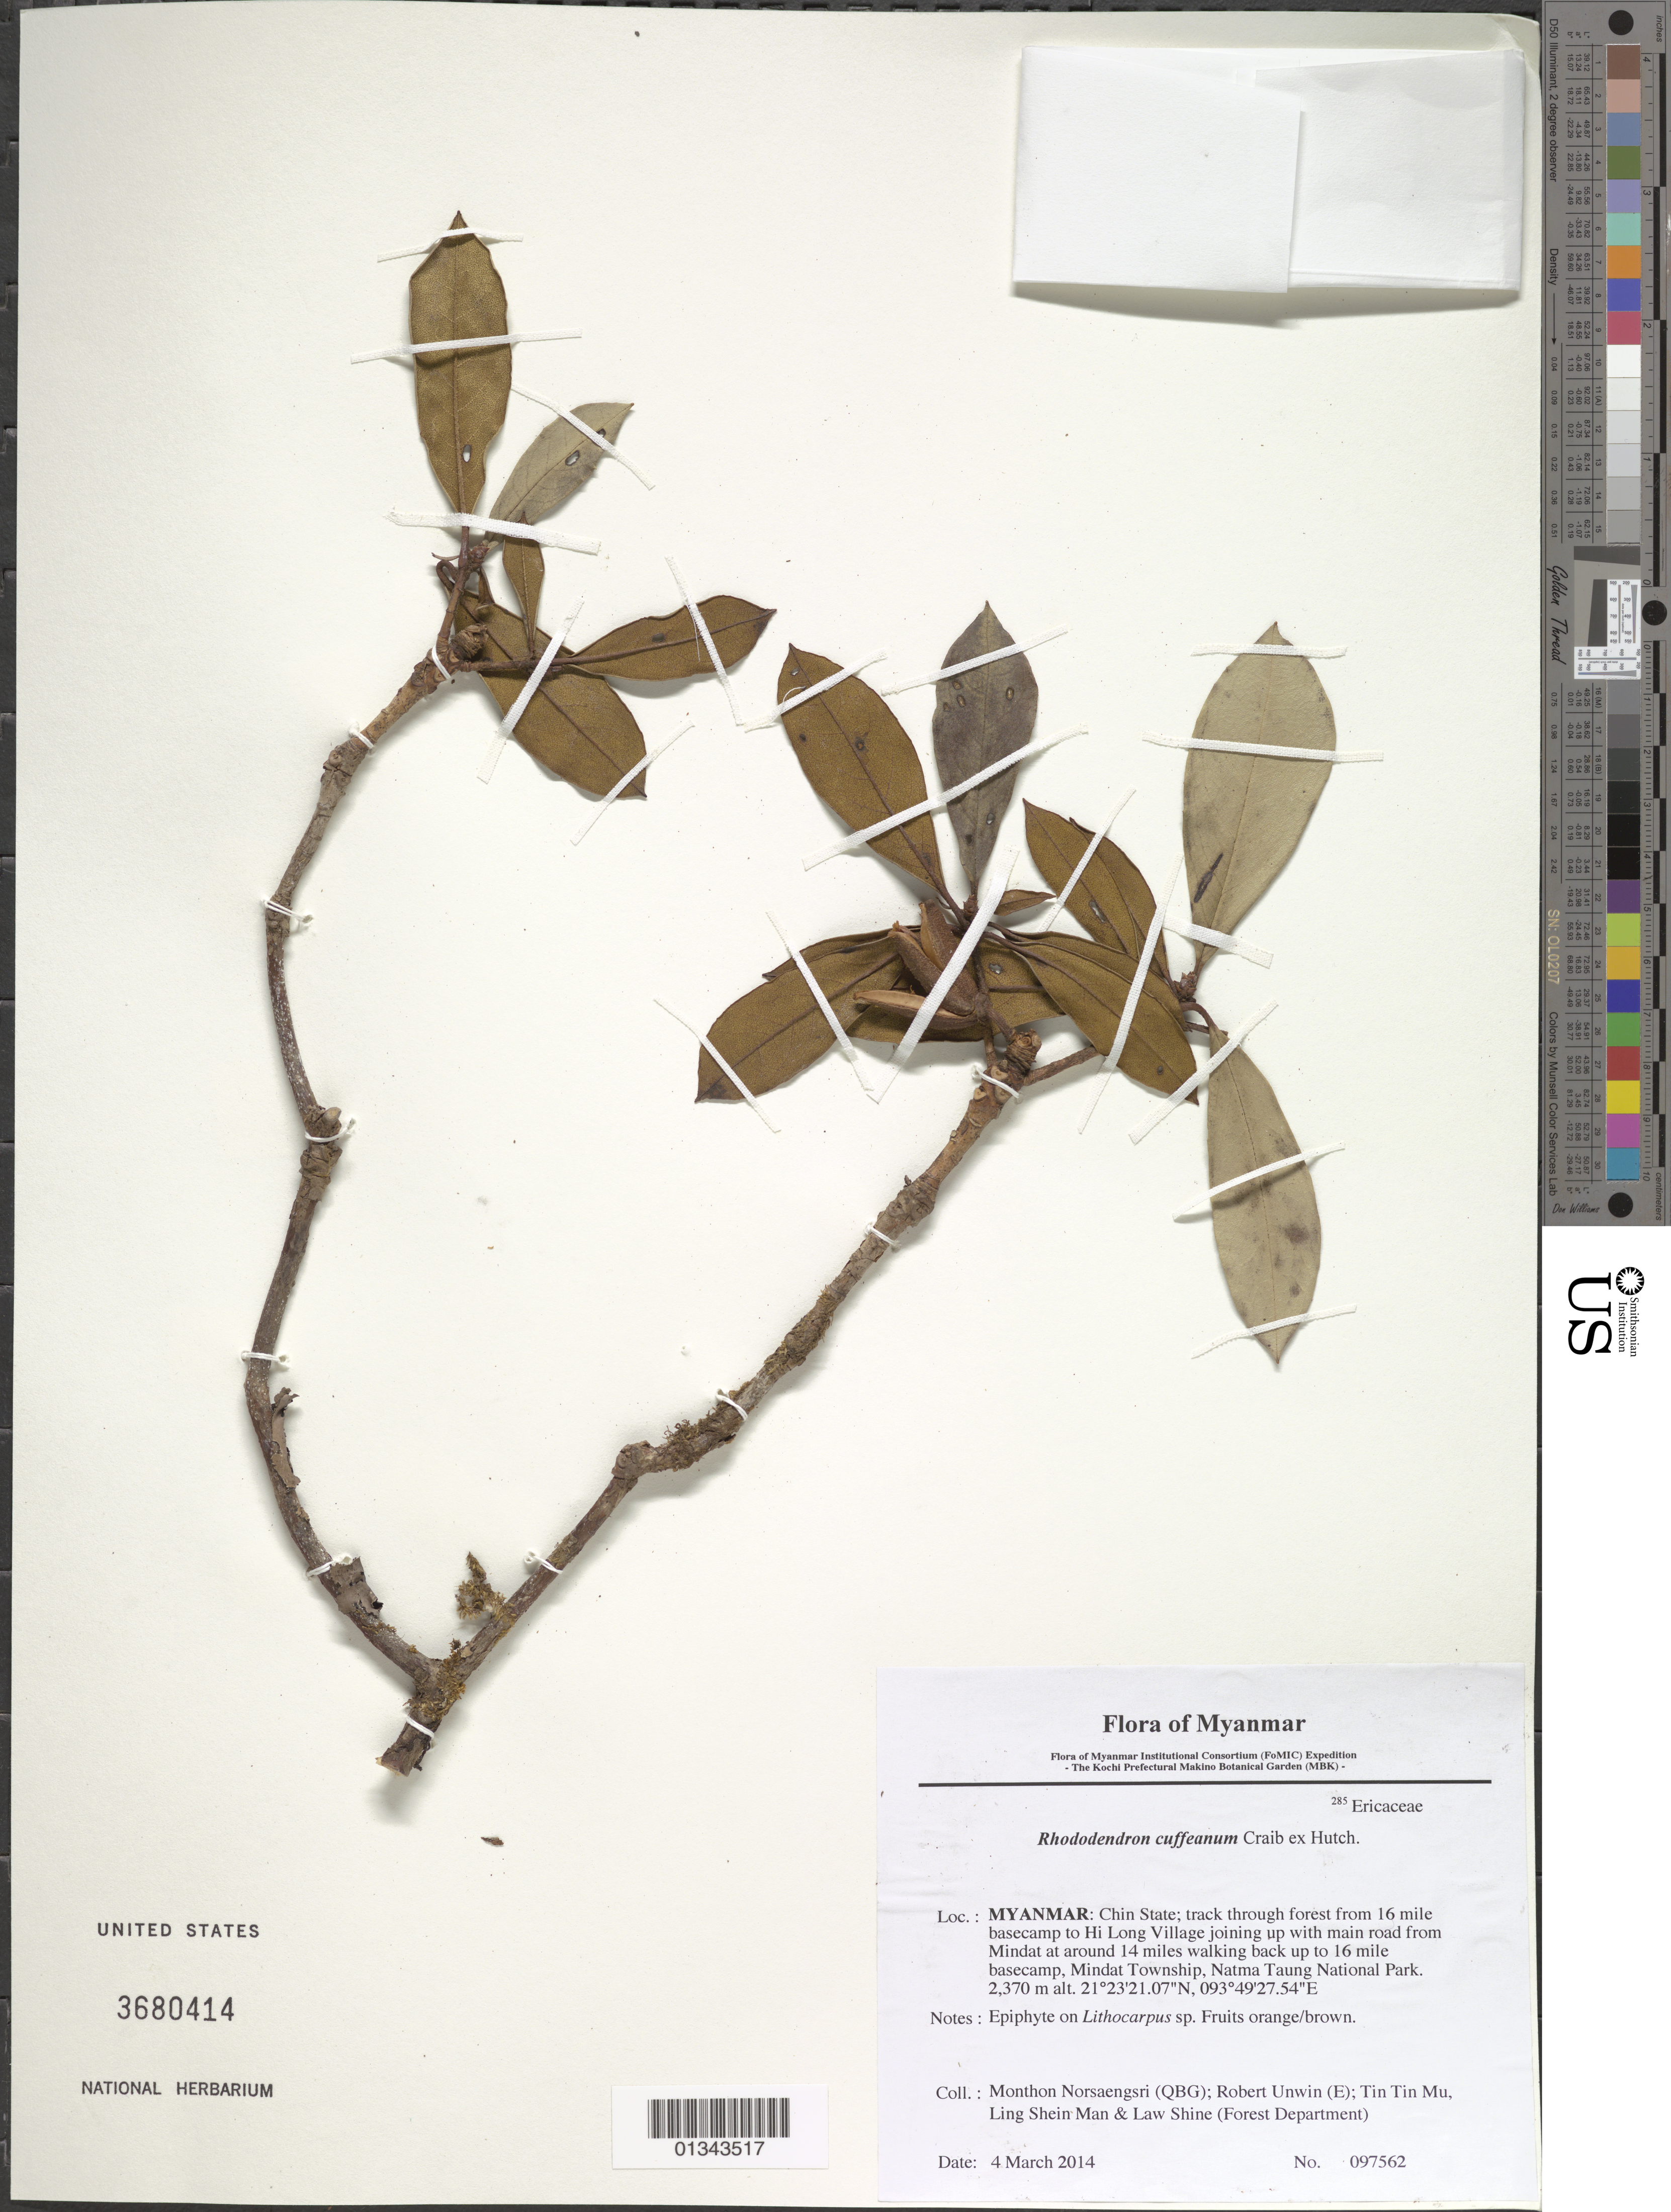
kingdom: Plantae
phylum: Tracheophyta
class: Magnoliopsida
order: Ericales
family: Ericaceae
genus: Rhododendron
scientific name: Rhododendron cuffeanum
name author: Craib ex Hutch.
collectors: M. Norsaengsri, R. Unwin, Tin Tin Mu, Ling Shein Man & L. Shine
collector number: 97562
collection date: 2014-03-04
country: Myanmar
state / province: Chin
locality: Track through forest from 16 mile basecamp to Hi Long Village joining up with main road from Mindat at around 14 miles walking back up to 16 mile basecamp, Mindat Township, Natma Taung National Park.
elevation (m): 2370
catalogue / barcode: US 3680414